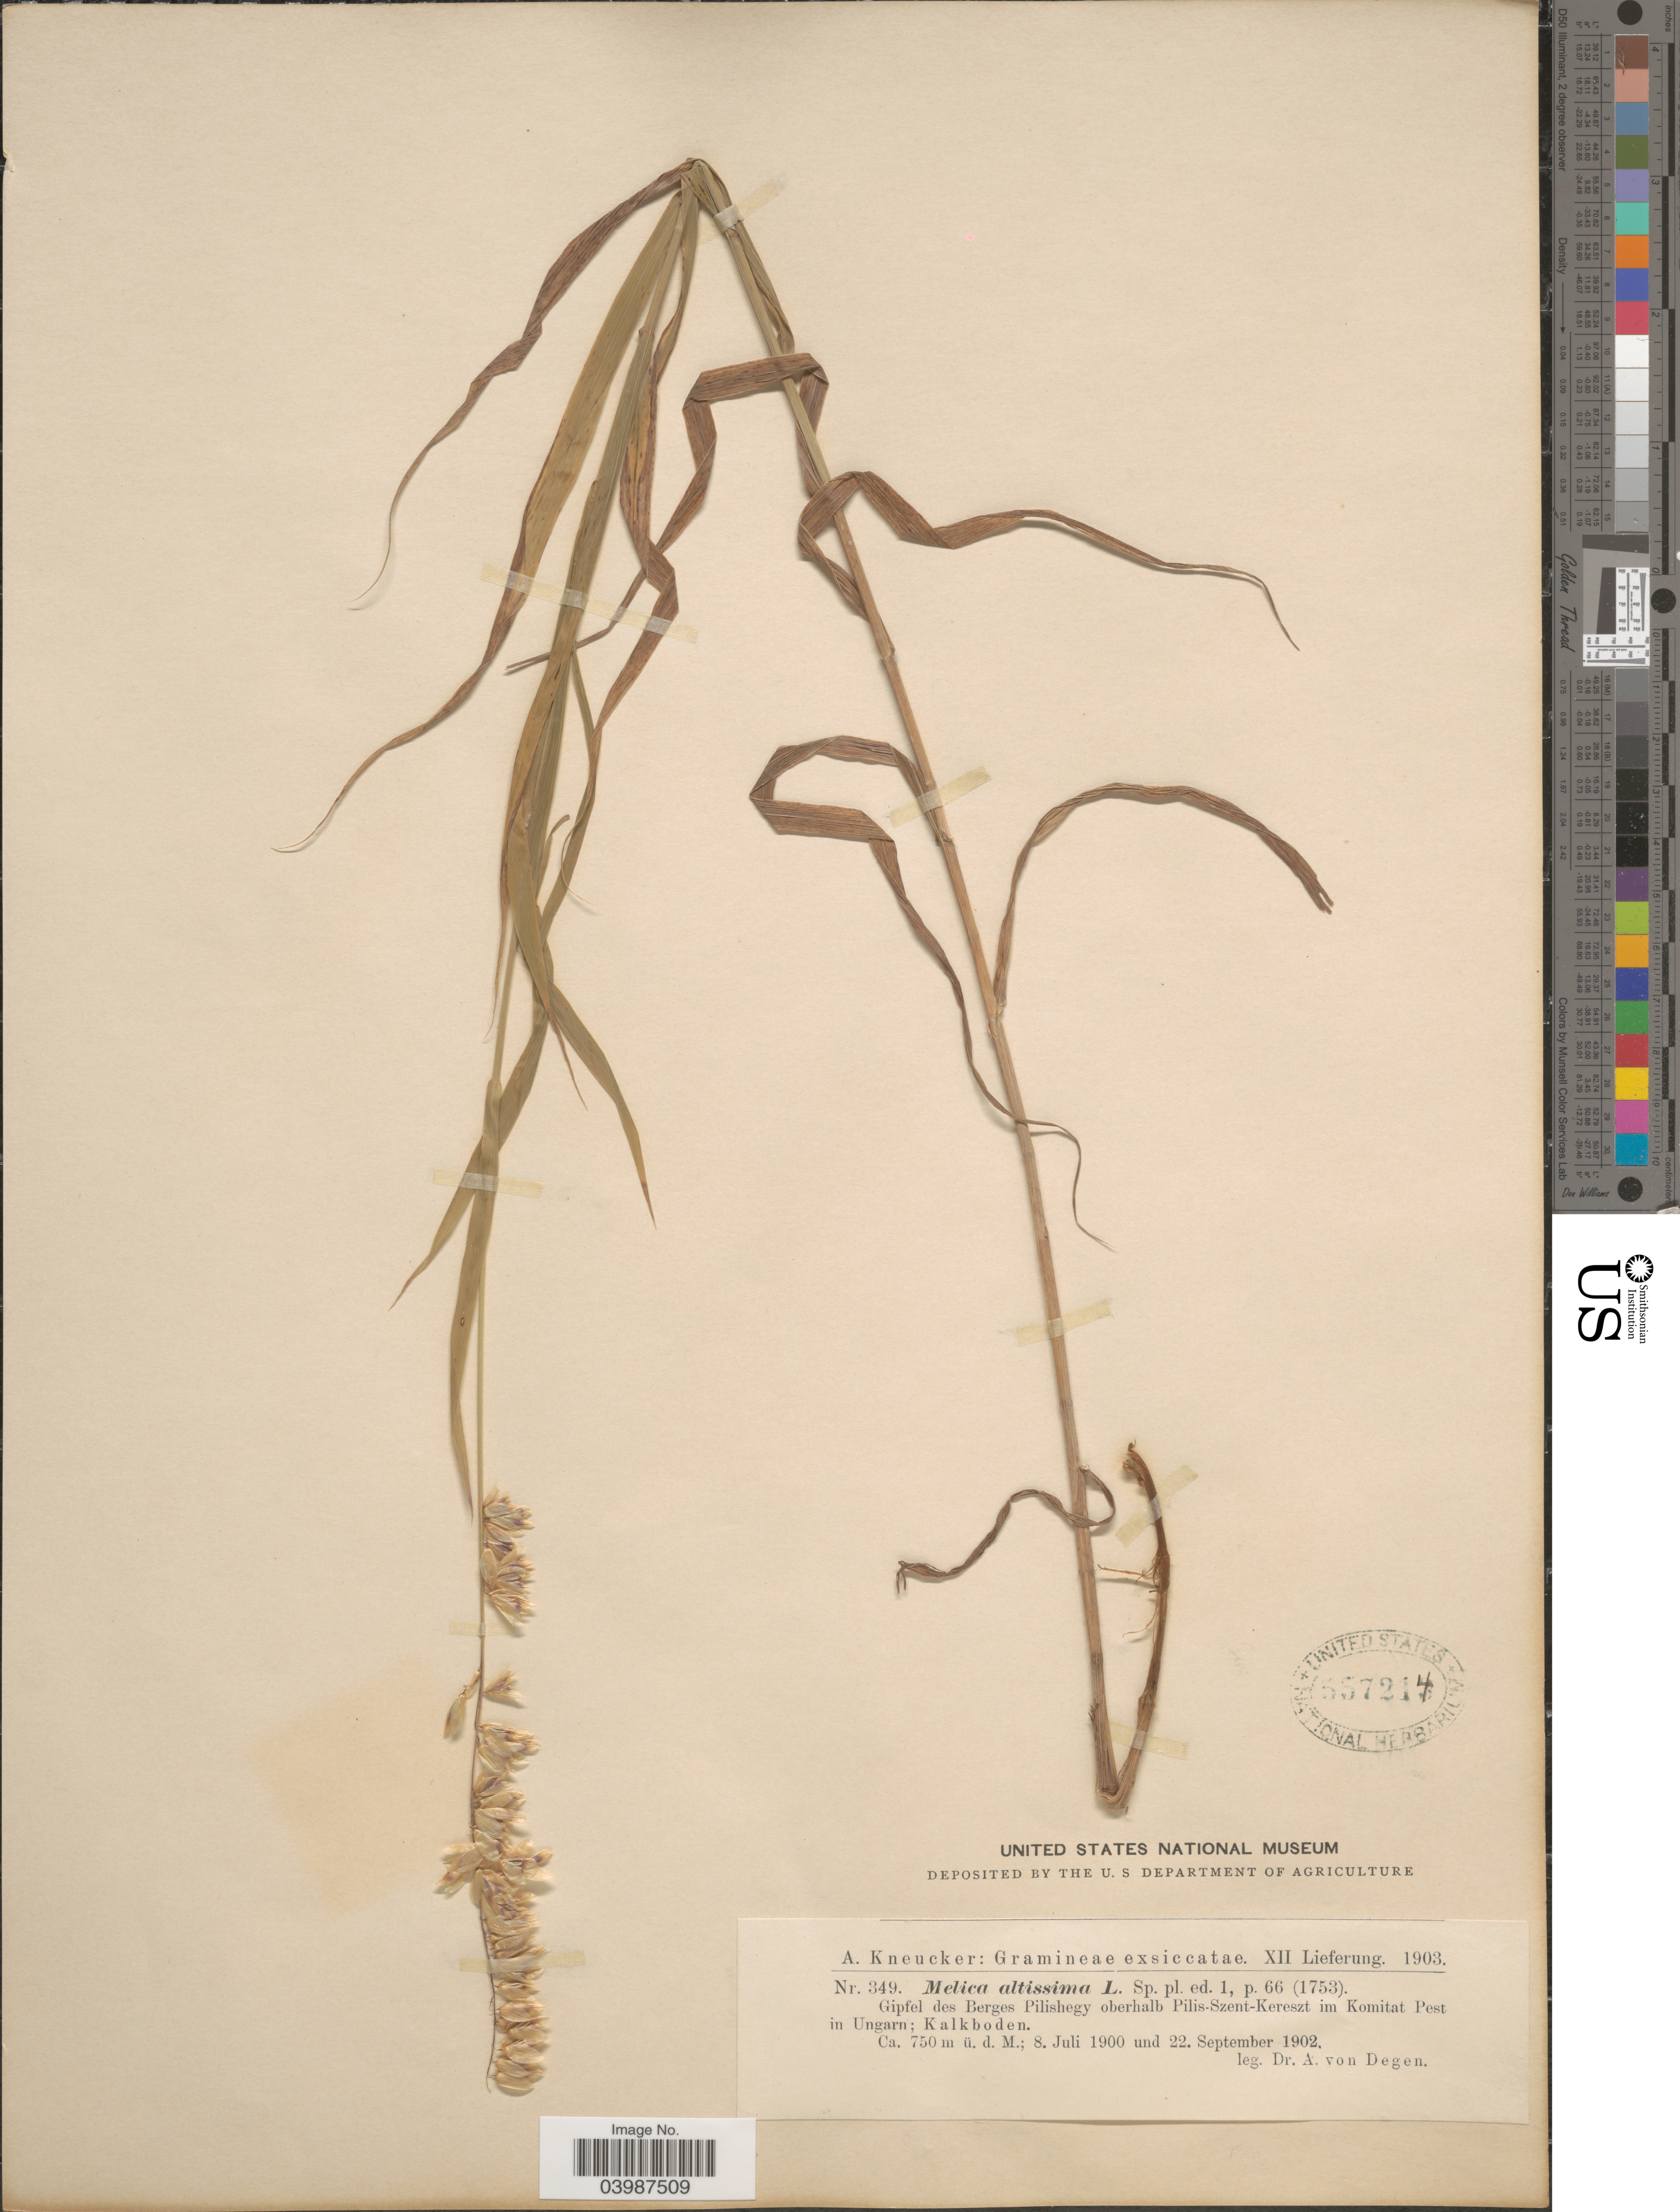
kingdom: Plantae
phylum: Tracheophyta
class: Liliopsida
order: Poales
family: Poaceae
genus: Melica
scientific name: Melica altissima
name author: L.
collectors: A. von Degen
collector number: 349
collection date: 1900-07-08/1902-09-22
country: Hungary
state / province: Pest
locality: Gipfel des Berges Pilishegy oberhalb Pilis-Szent-Kereszt im Komitat Pest in Ungarn; Kalkboden.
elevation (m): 750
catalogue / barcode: US 557214